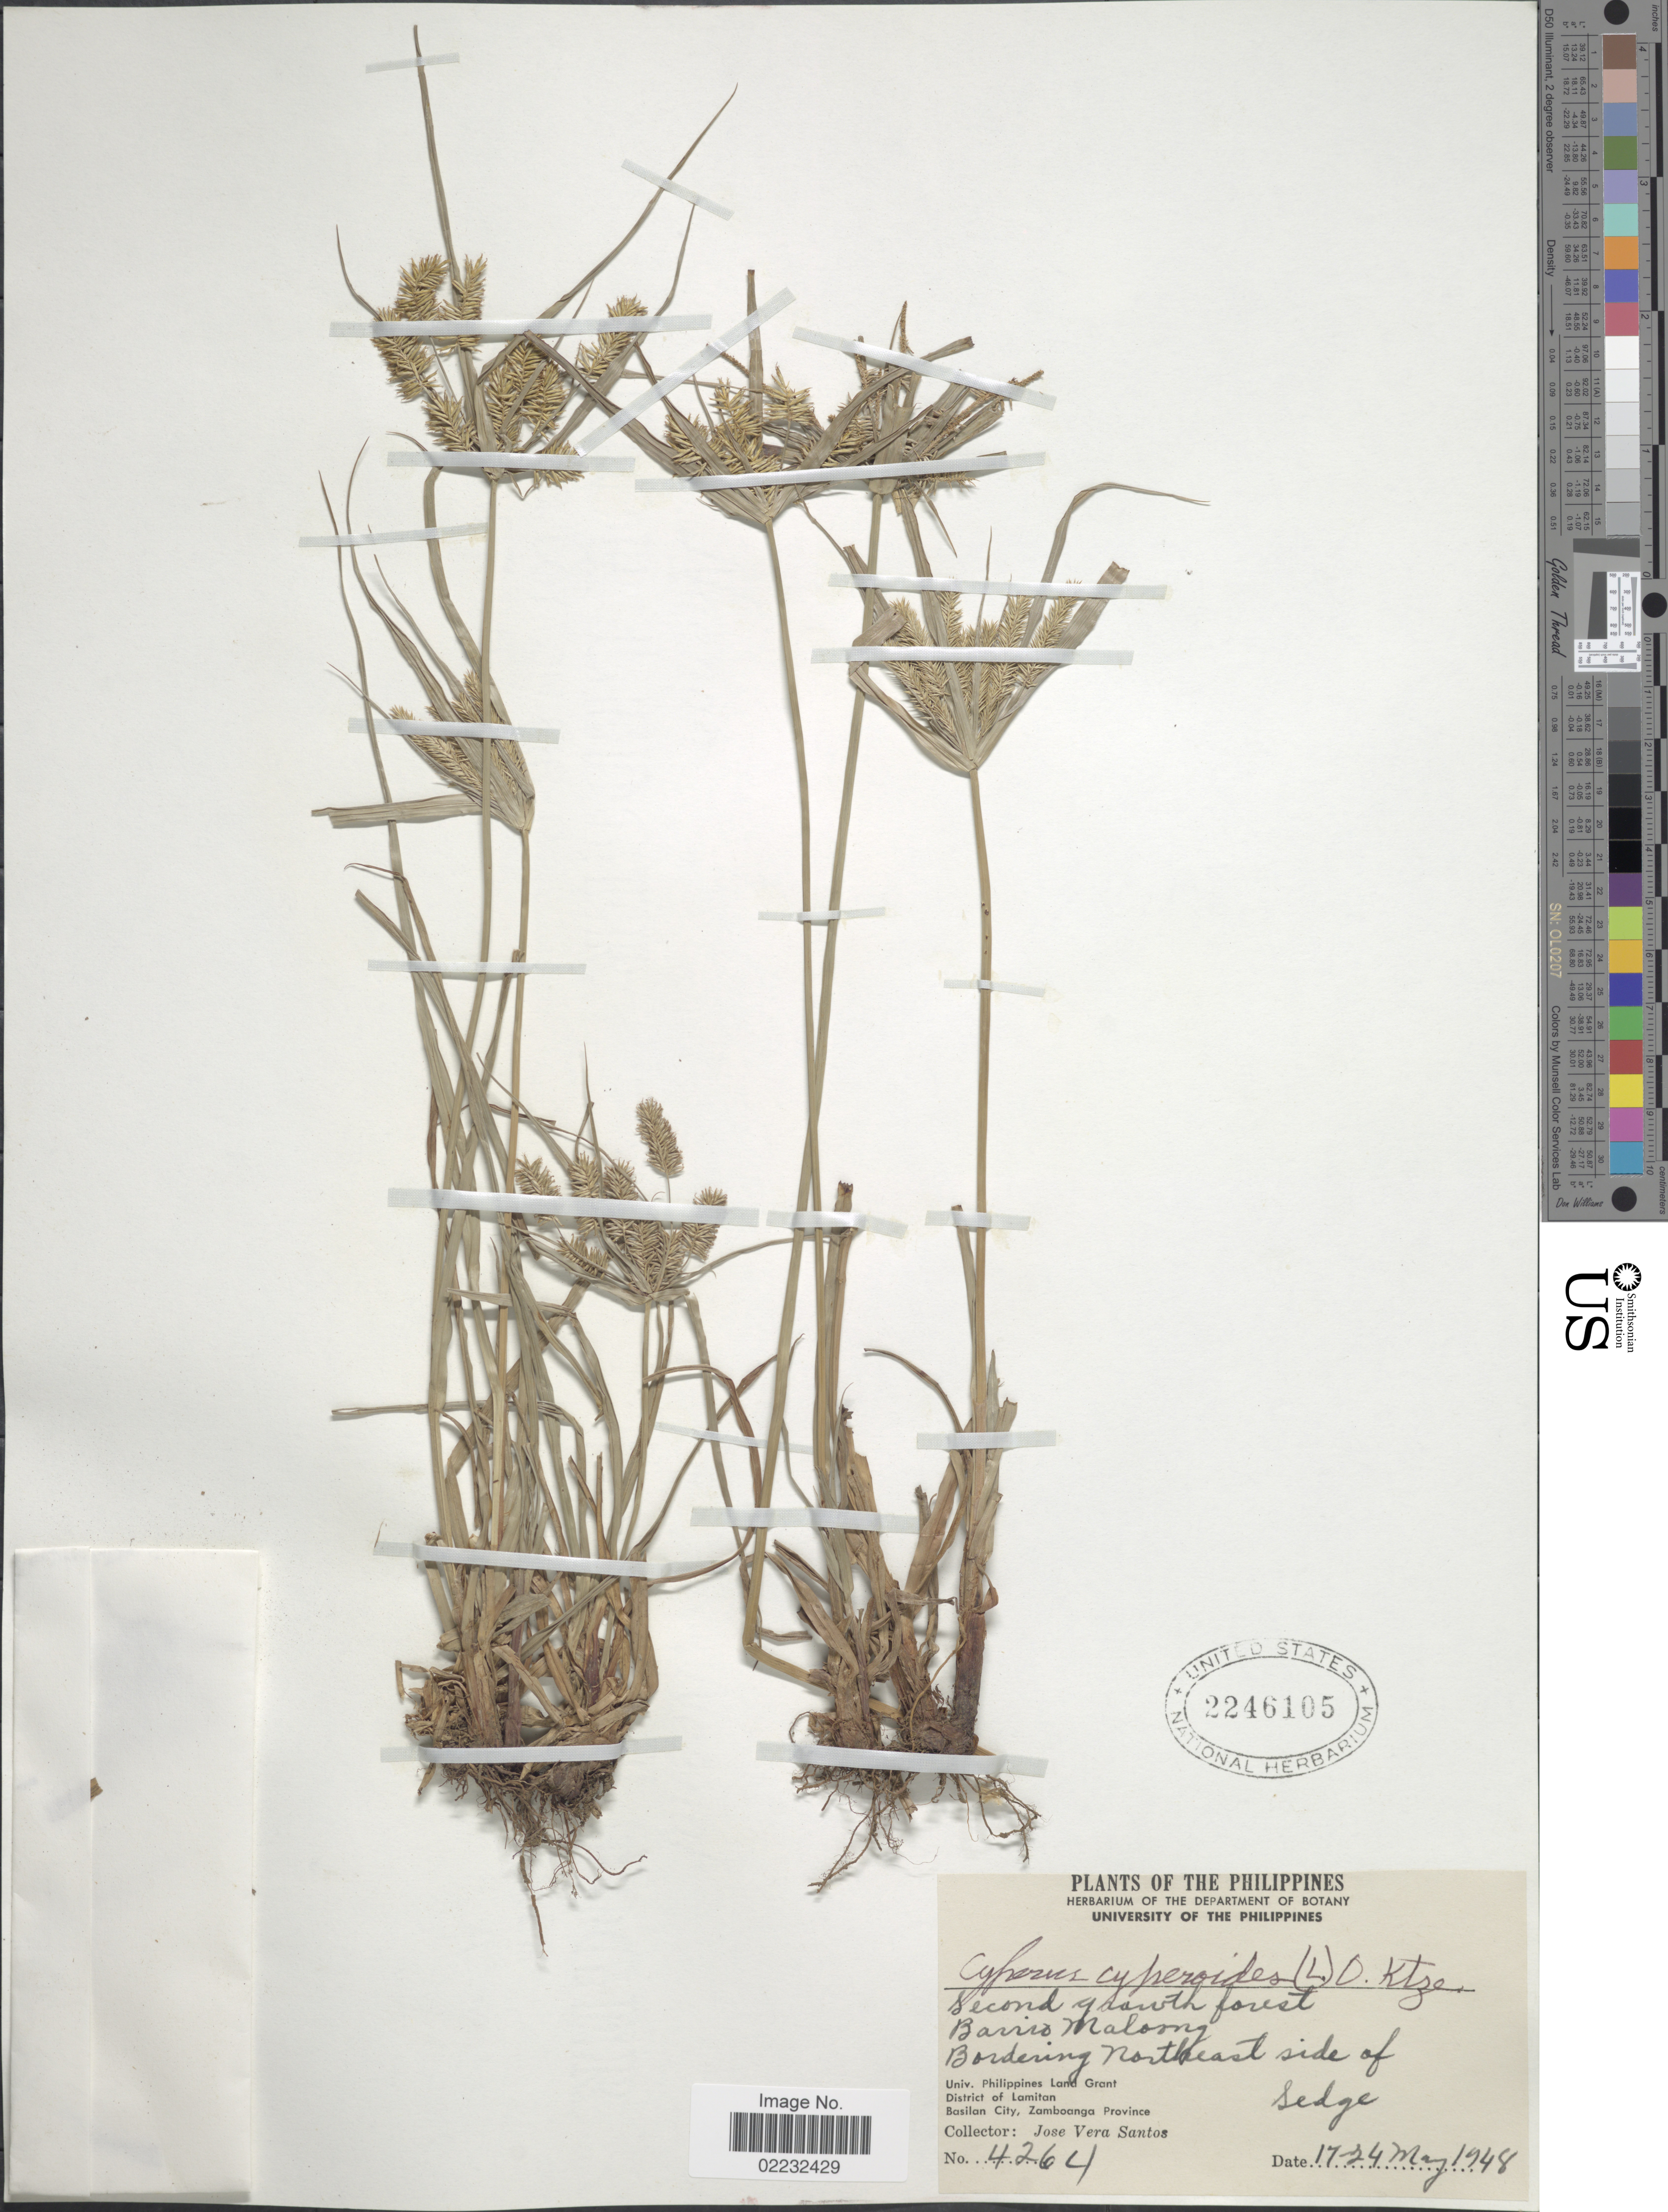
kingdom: Plantae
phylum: Tracheophyta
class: Liliopsida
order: Poales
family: Cyperaceae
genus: Cyperus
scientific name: Cyperus cyperoides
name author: (L.) Kuntze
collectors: J. V. Santos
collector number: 4264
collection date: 1948-05-17/1948-05-24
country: Philippines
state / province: Muslim Mindanao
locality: Barrio Maloong. Bordering Northeast side of Univ. Philippines Land Grant. District of Lamitan. Basilan City, Zamboanga Province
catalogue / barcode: US 2246105